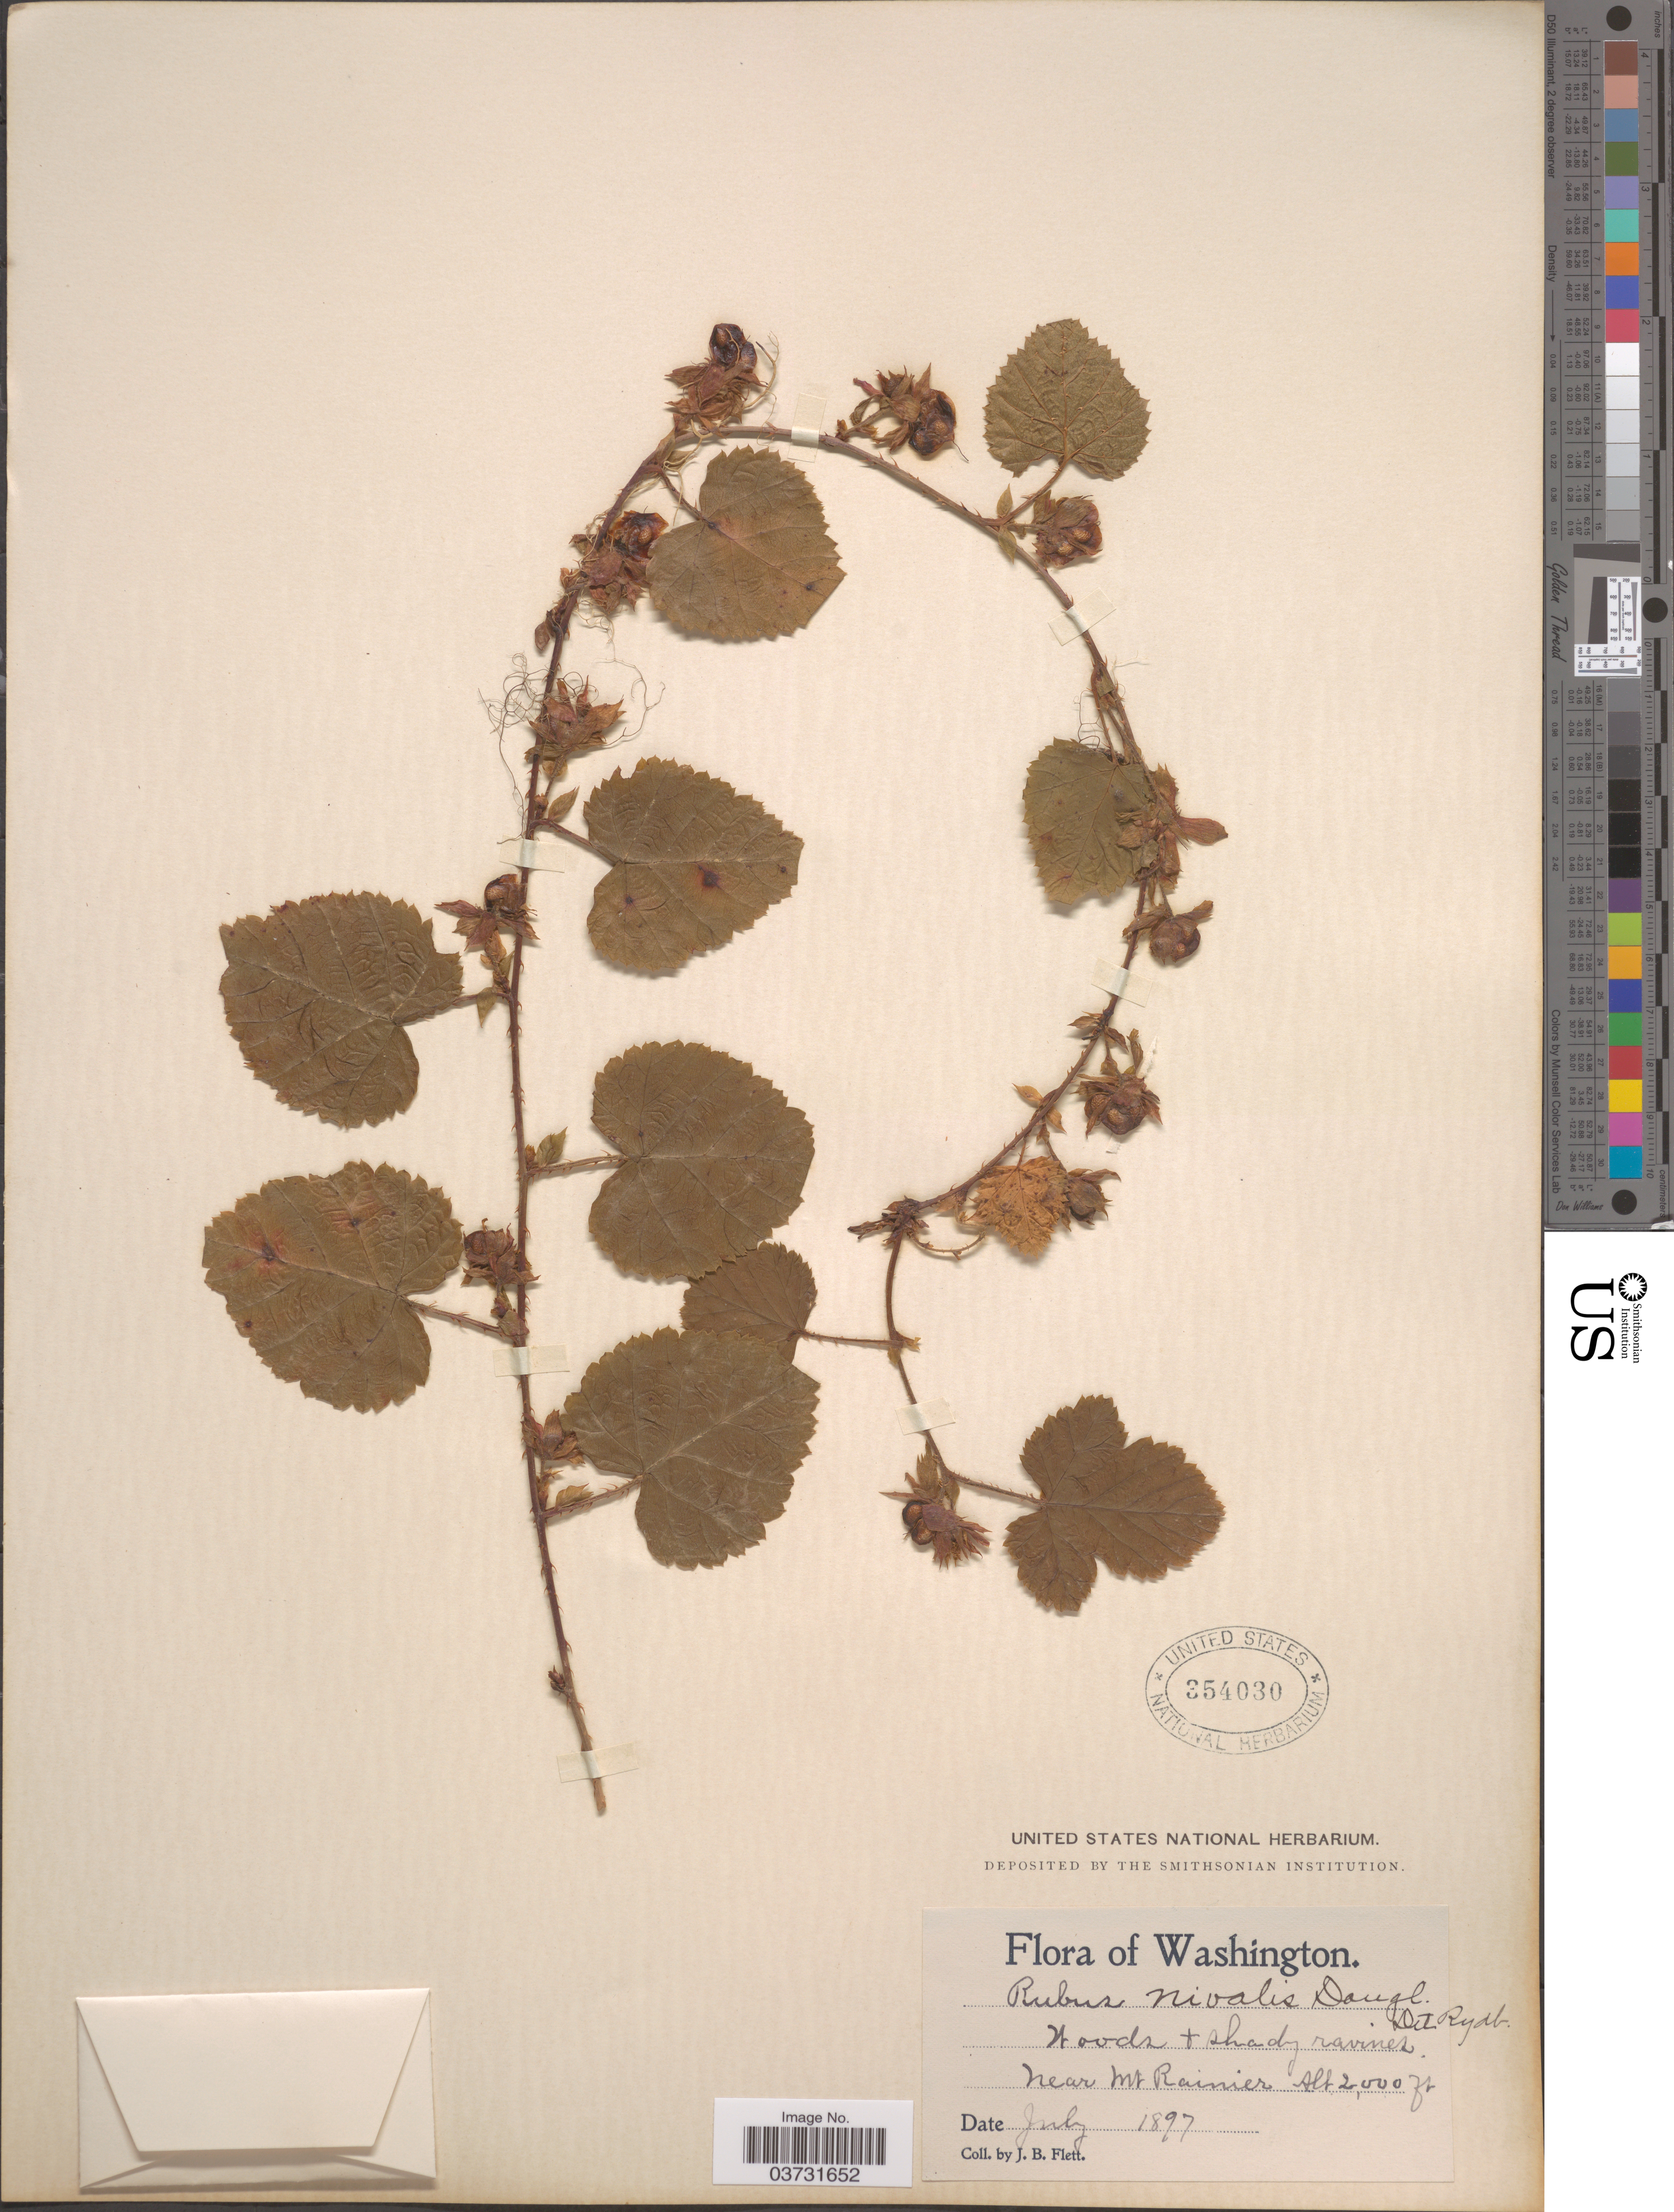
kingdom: Plantae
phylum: Tracheophyta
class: Magnoliopsida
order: Rosales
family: Rosaceae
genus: Rubus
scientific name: Rubus nivalis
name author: Douglas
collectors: J. Flett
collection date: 1897-07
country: United States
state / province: Washington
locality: Near Mt. Rainier.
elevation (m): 610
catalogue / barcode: US 354030